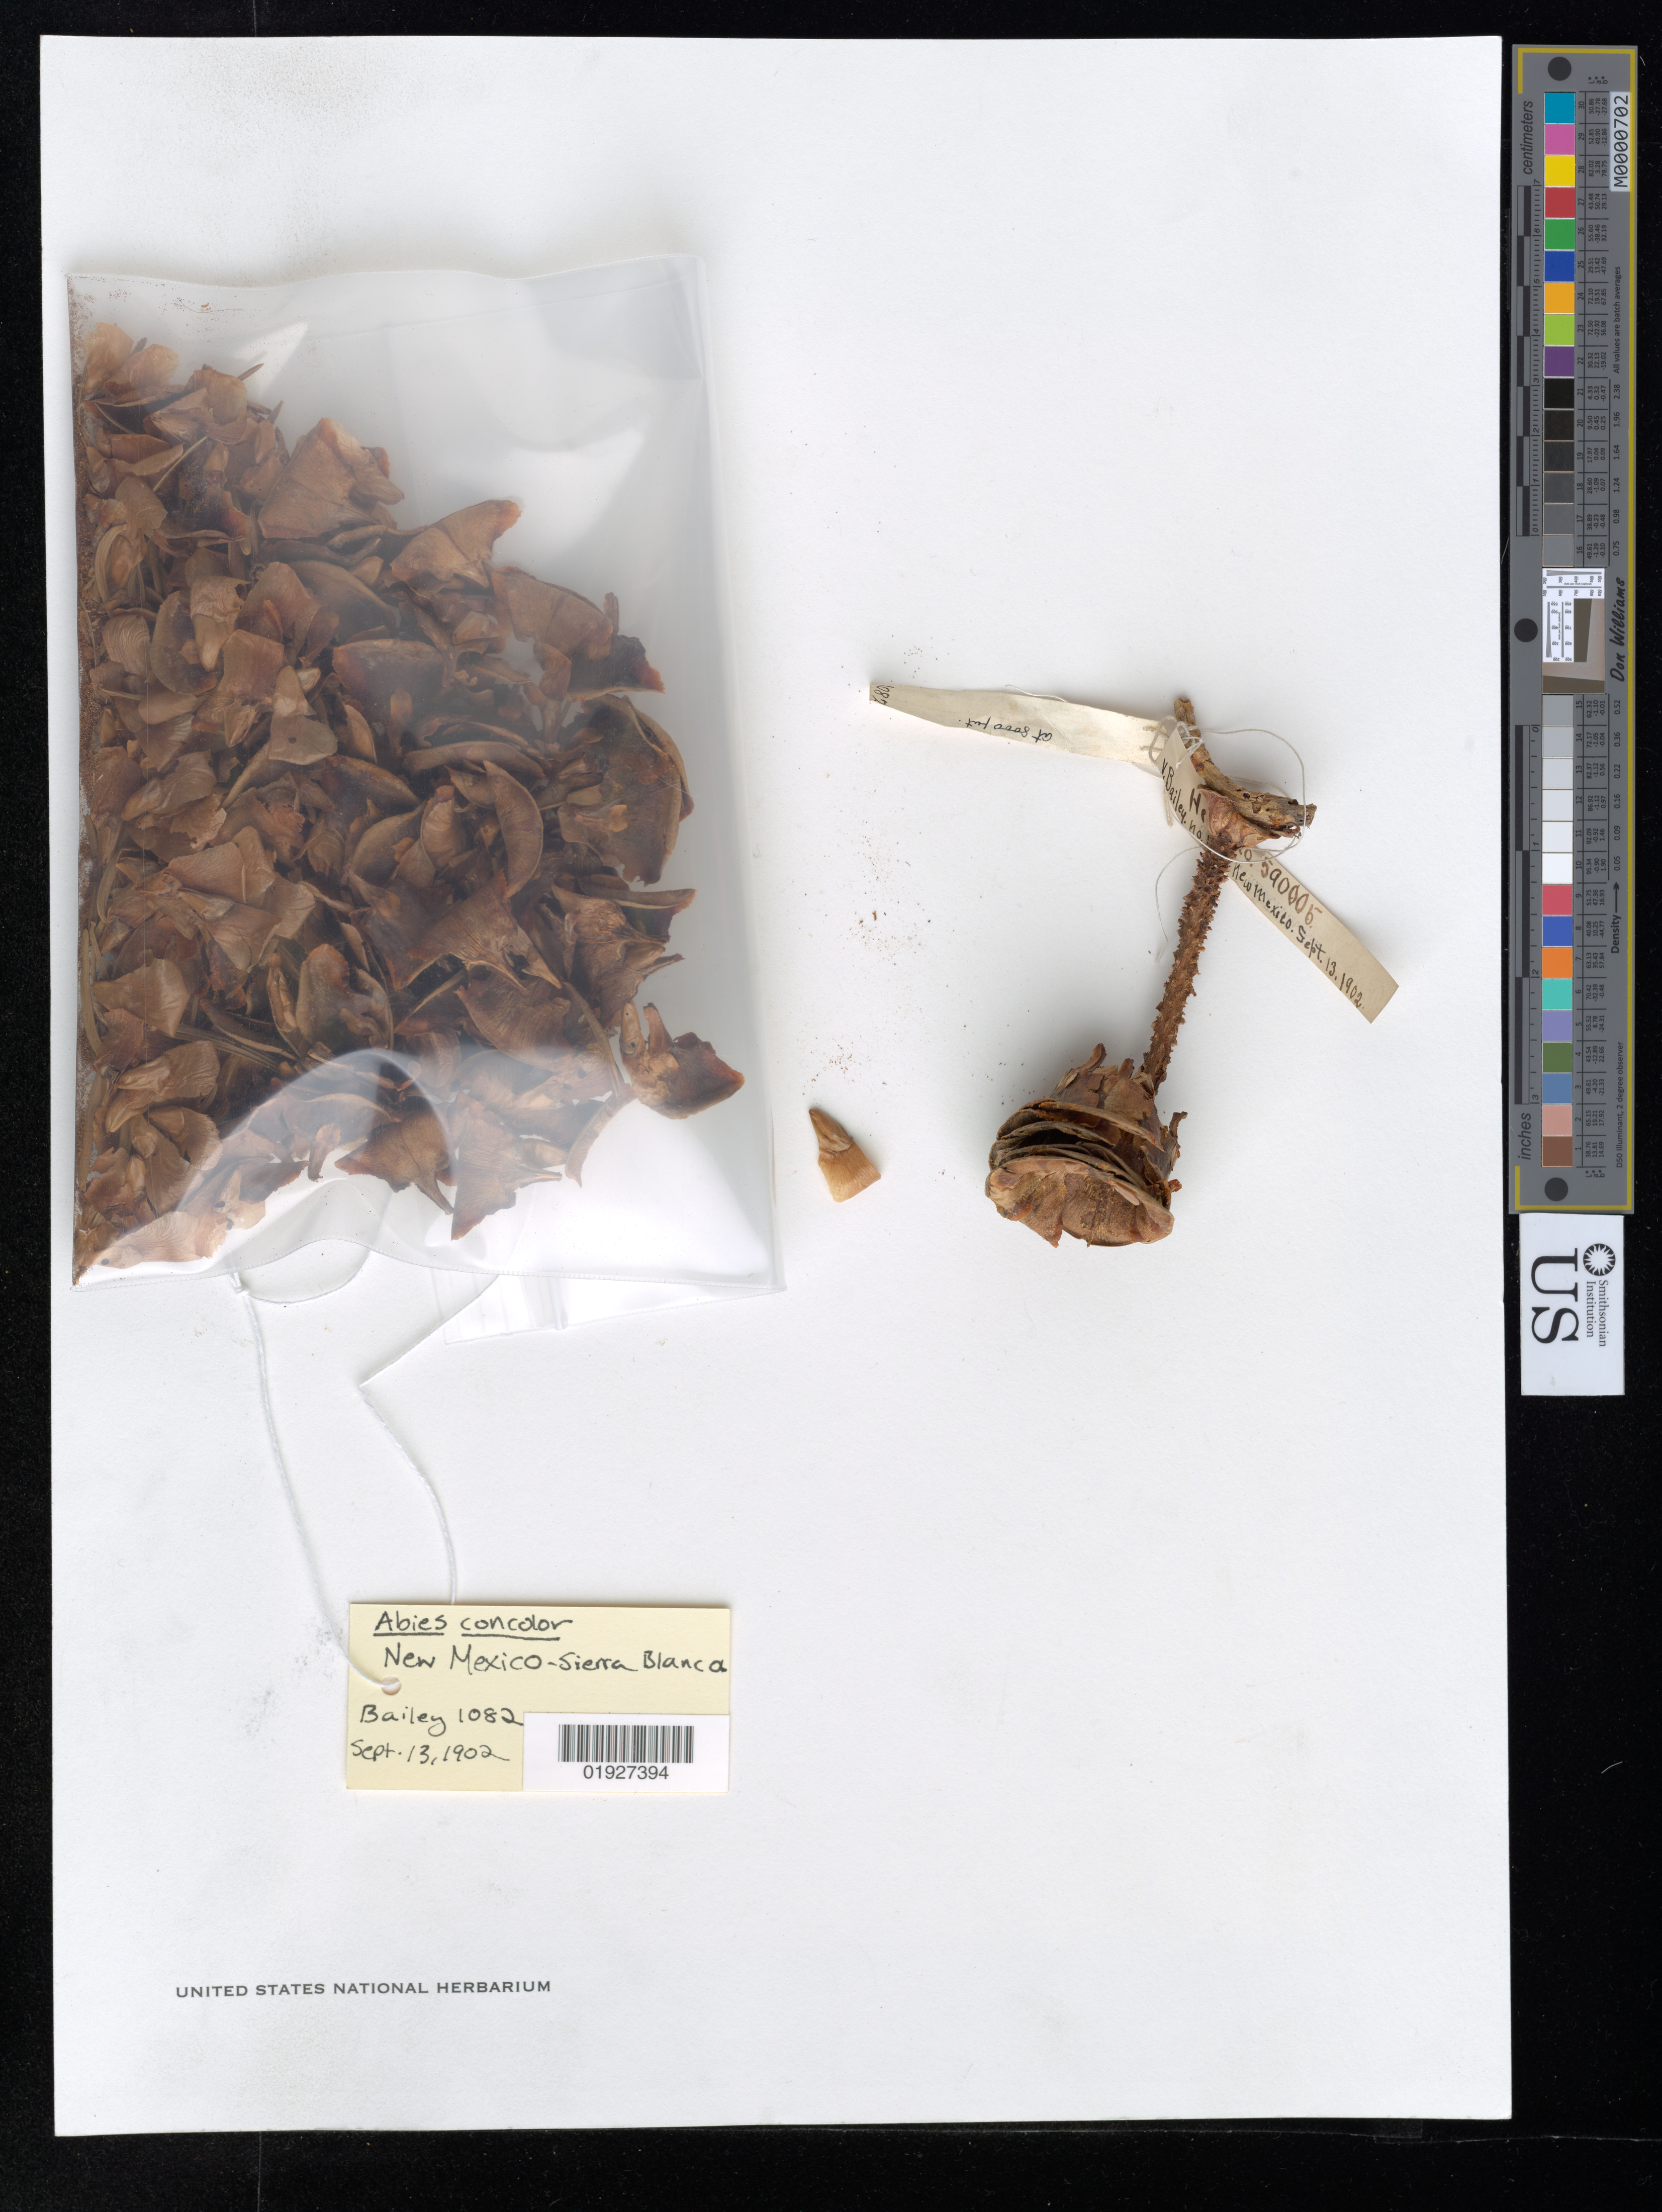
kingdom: Plantae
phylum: Tracheophyta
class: Pinopsida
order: Pinales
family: Pinaceae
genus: Abies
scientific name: Abies concolor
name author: (Gordon & Glend.) Lindl. ex Hildebr.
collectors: V. Bailey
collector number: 1082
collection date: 1902-09-13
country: United States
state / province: New Mexico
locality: Sierra Blanca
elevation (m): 2438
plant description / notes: Herb. no. 590005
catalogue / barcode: US 590005